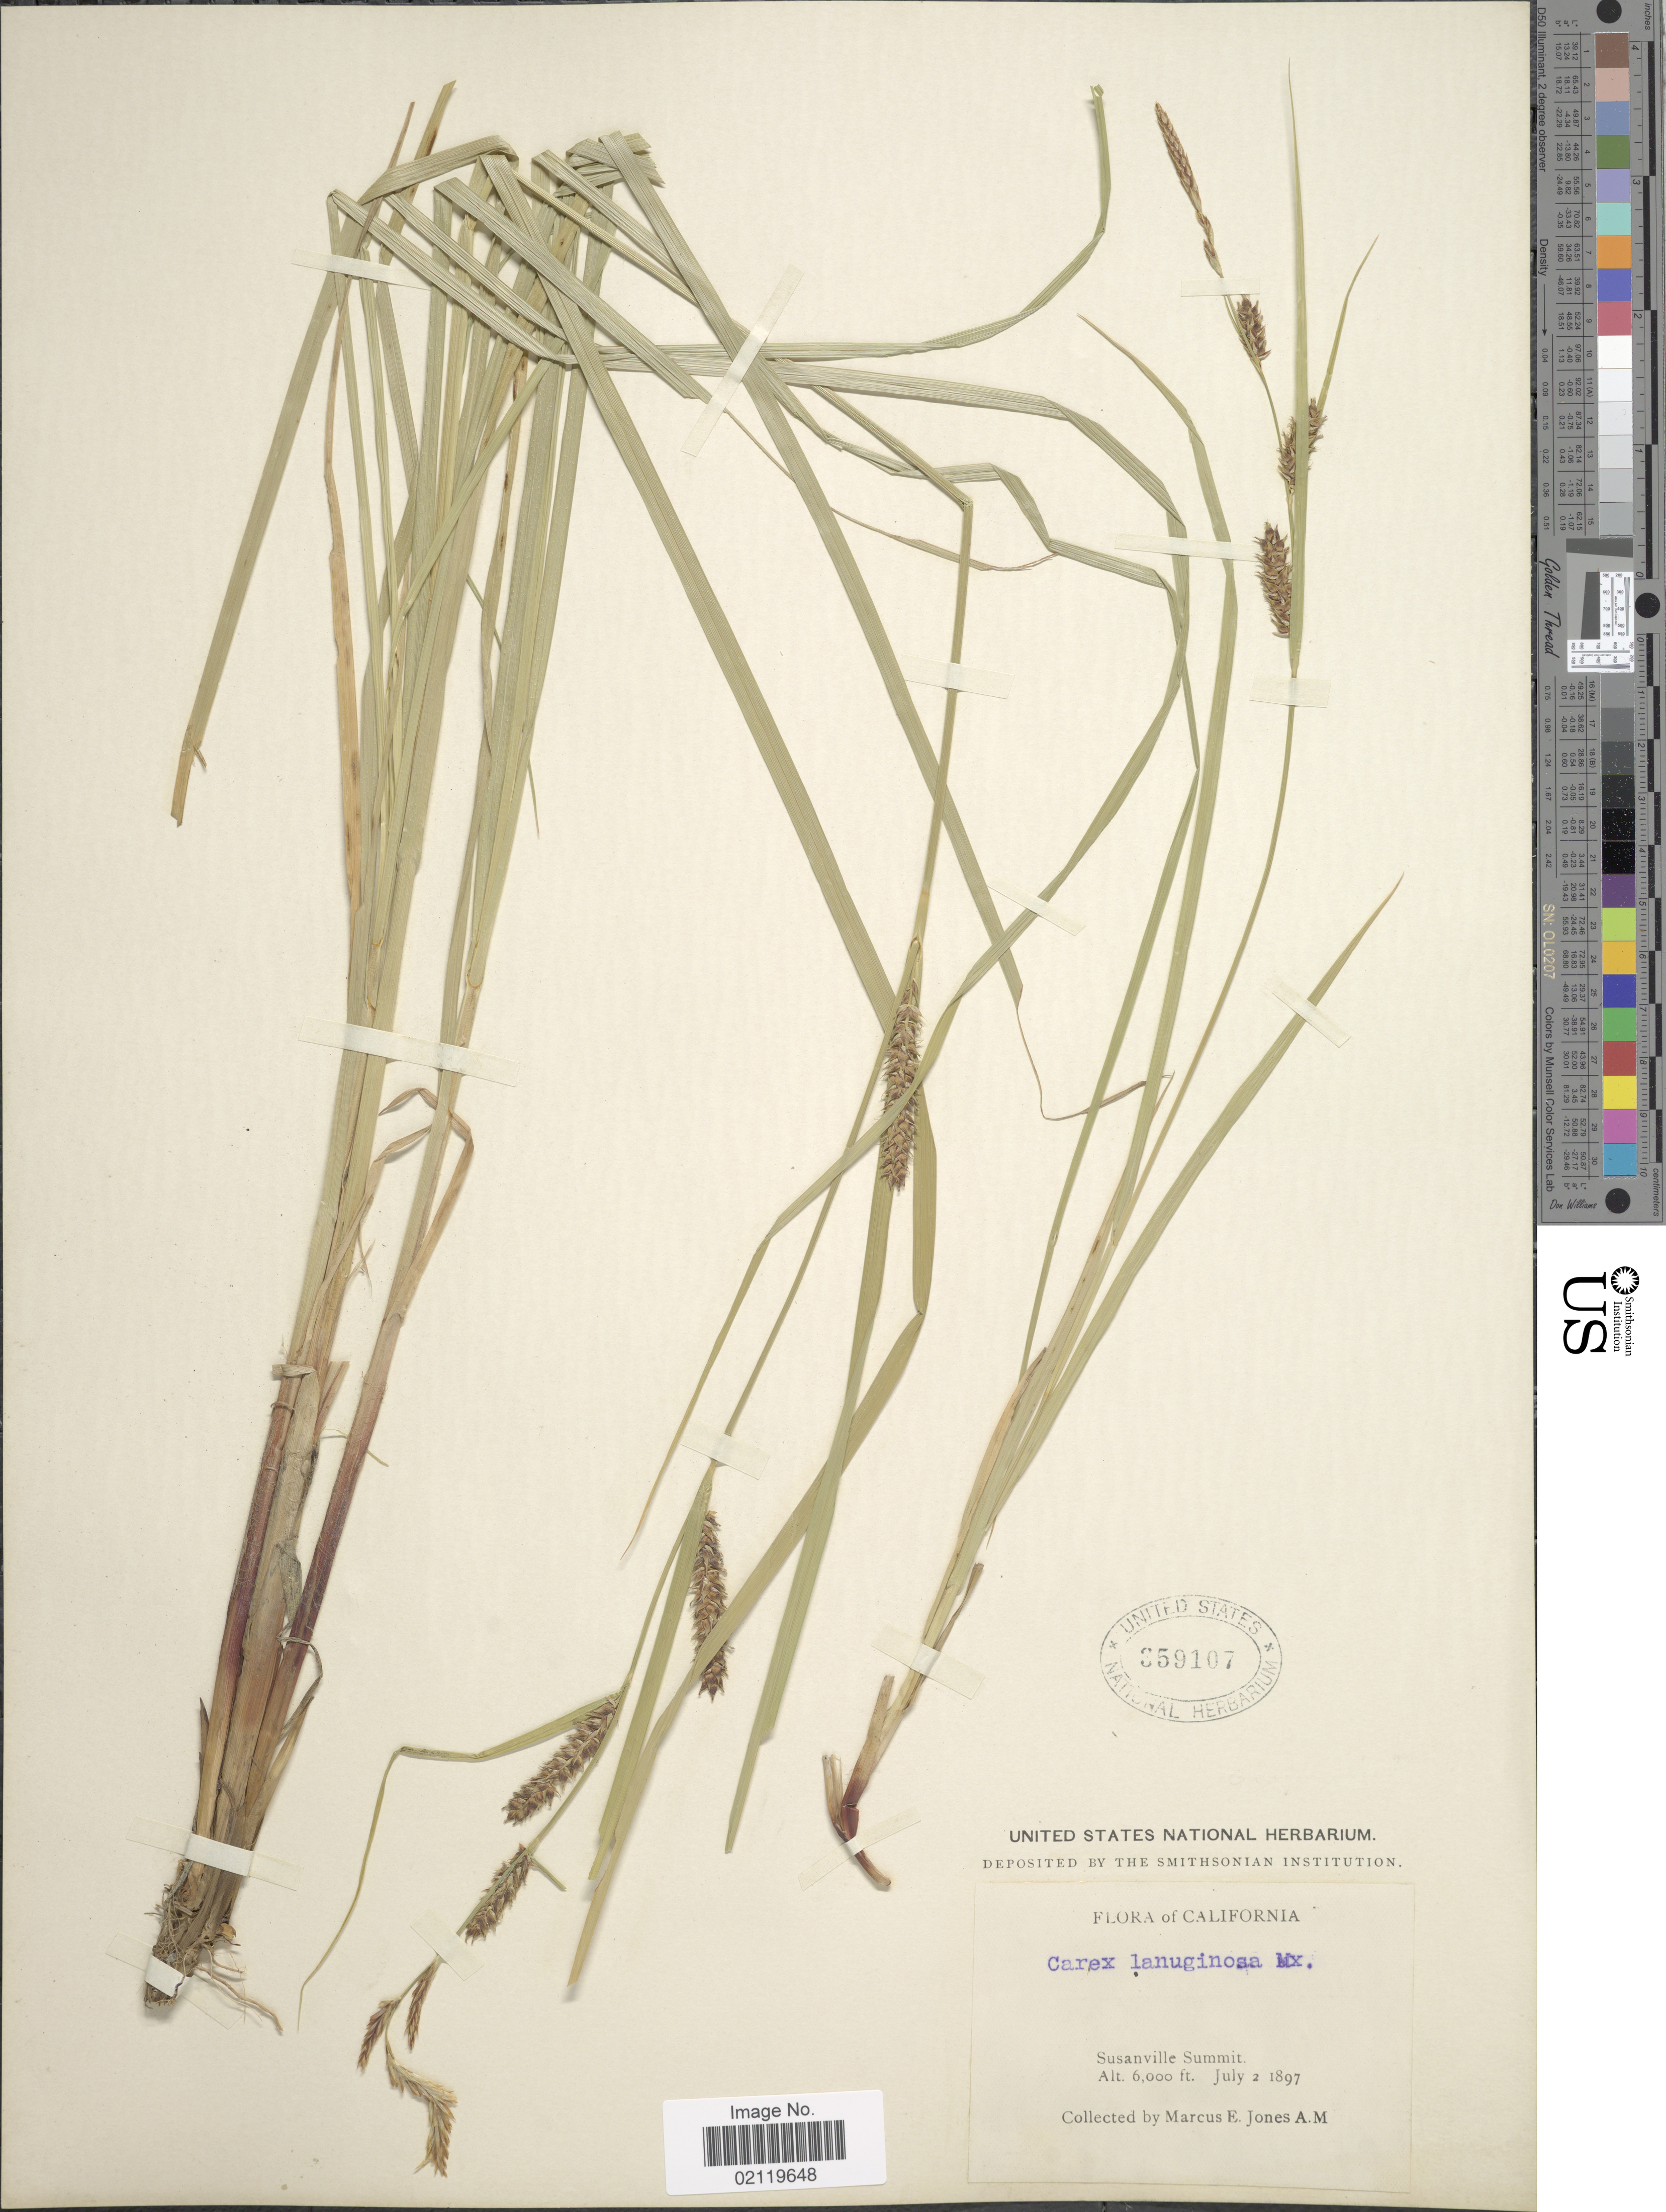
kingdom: Plantae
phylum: Tracheophyta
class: Liliopsida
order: Poales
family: Cyperaceae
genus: Carex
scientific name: Carex pellita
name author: Muhl. ex Willd.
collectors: M. E. Jones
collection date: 1897-07-02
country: United States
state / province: California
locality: Susanville Summit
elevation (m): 1829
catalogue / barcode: US 359107